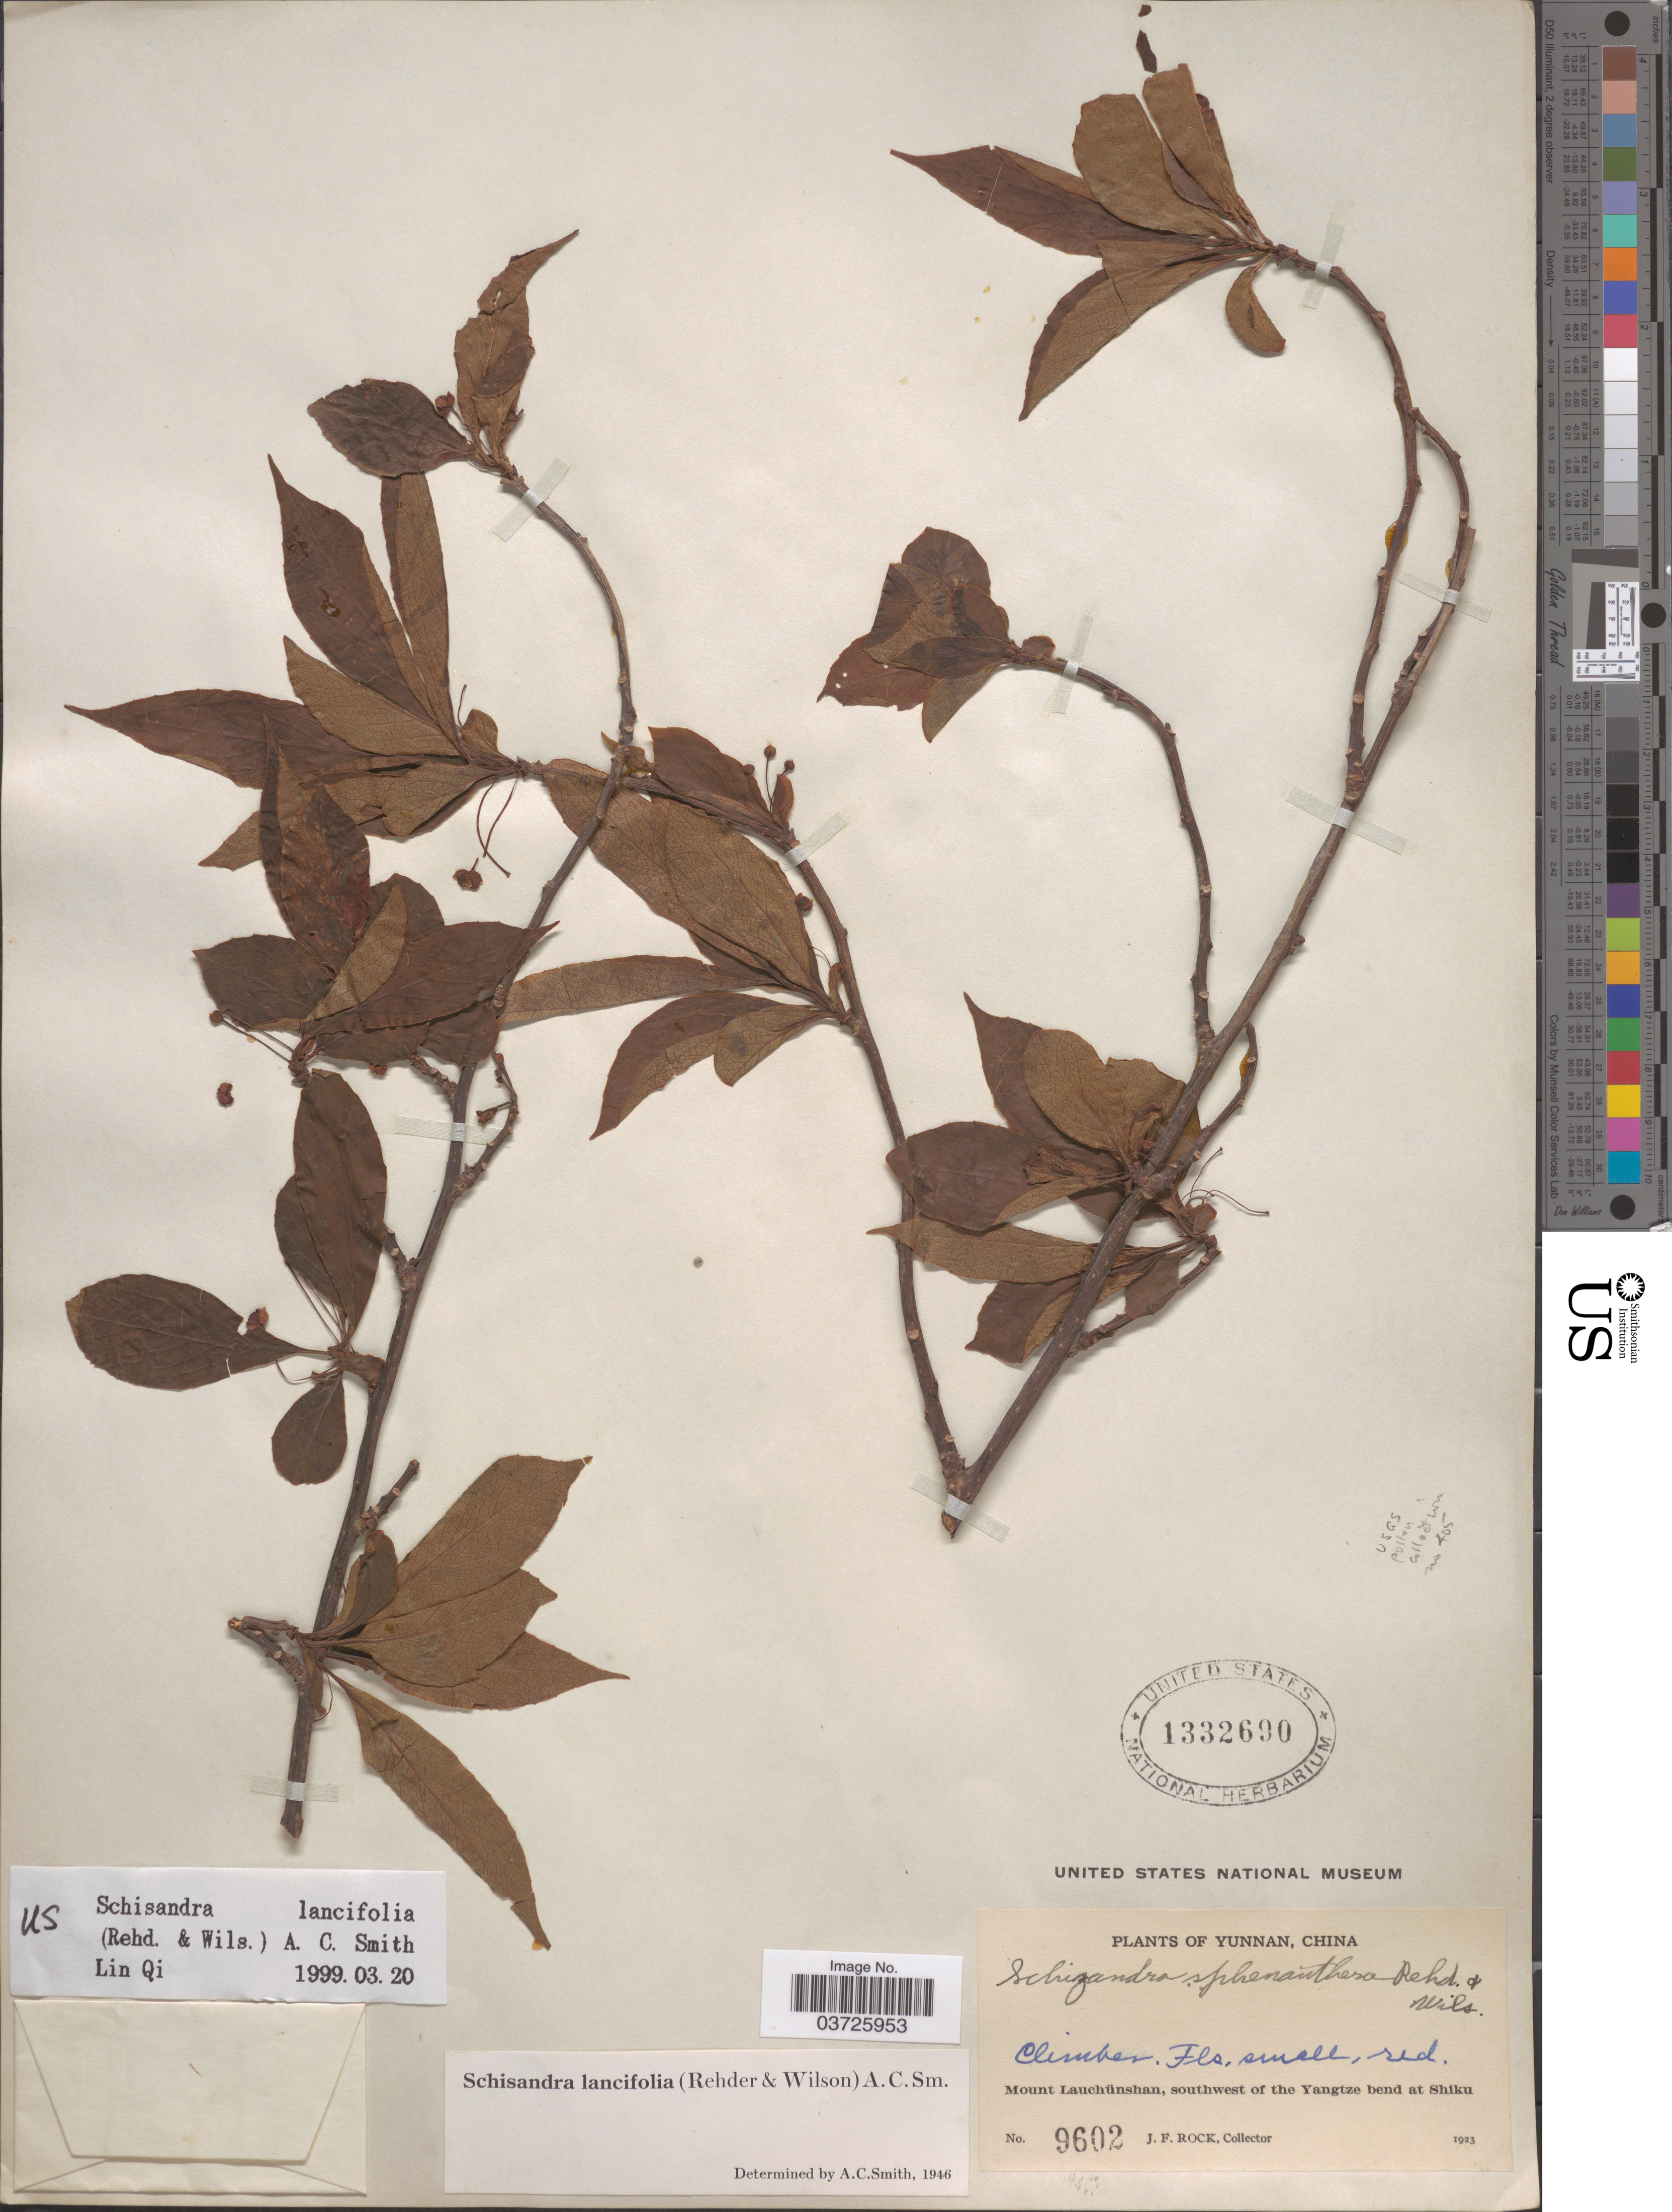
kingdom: Plantae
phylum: Tracheophyta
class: Magnoliopsida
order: Austrobaileyales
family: Schisandraceae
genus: Schisandra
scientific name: Schisandra lancifolia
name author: (Rehder & P. Wilson) A.C. Sm.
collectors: J. Rock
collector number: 9602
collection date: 1923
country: China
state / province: Yunnan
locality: Mount Lauchünshan, southwest of the Yangtze bend at Shiku.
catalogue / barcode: US 1332690